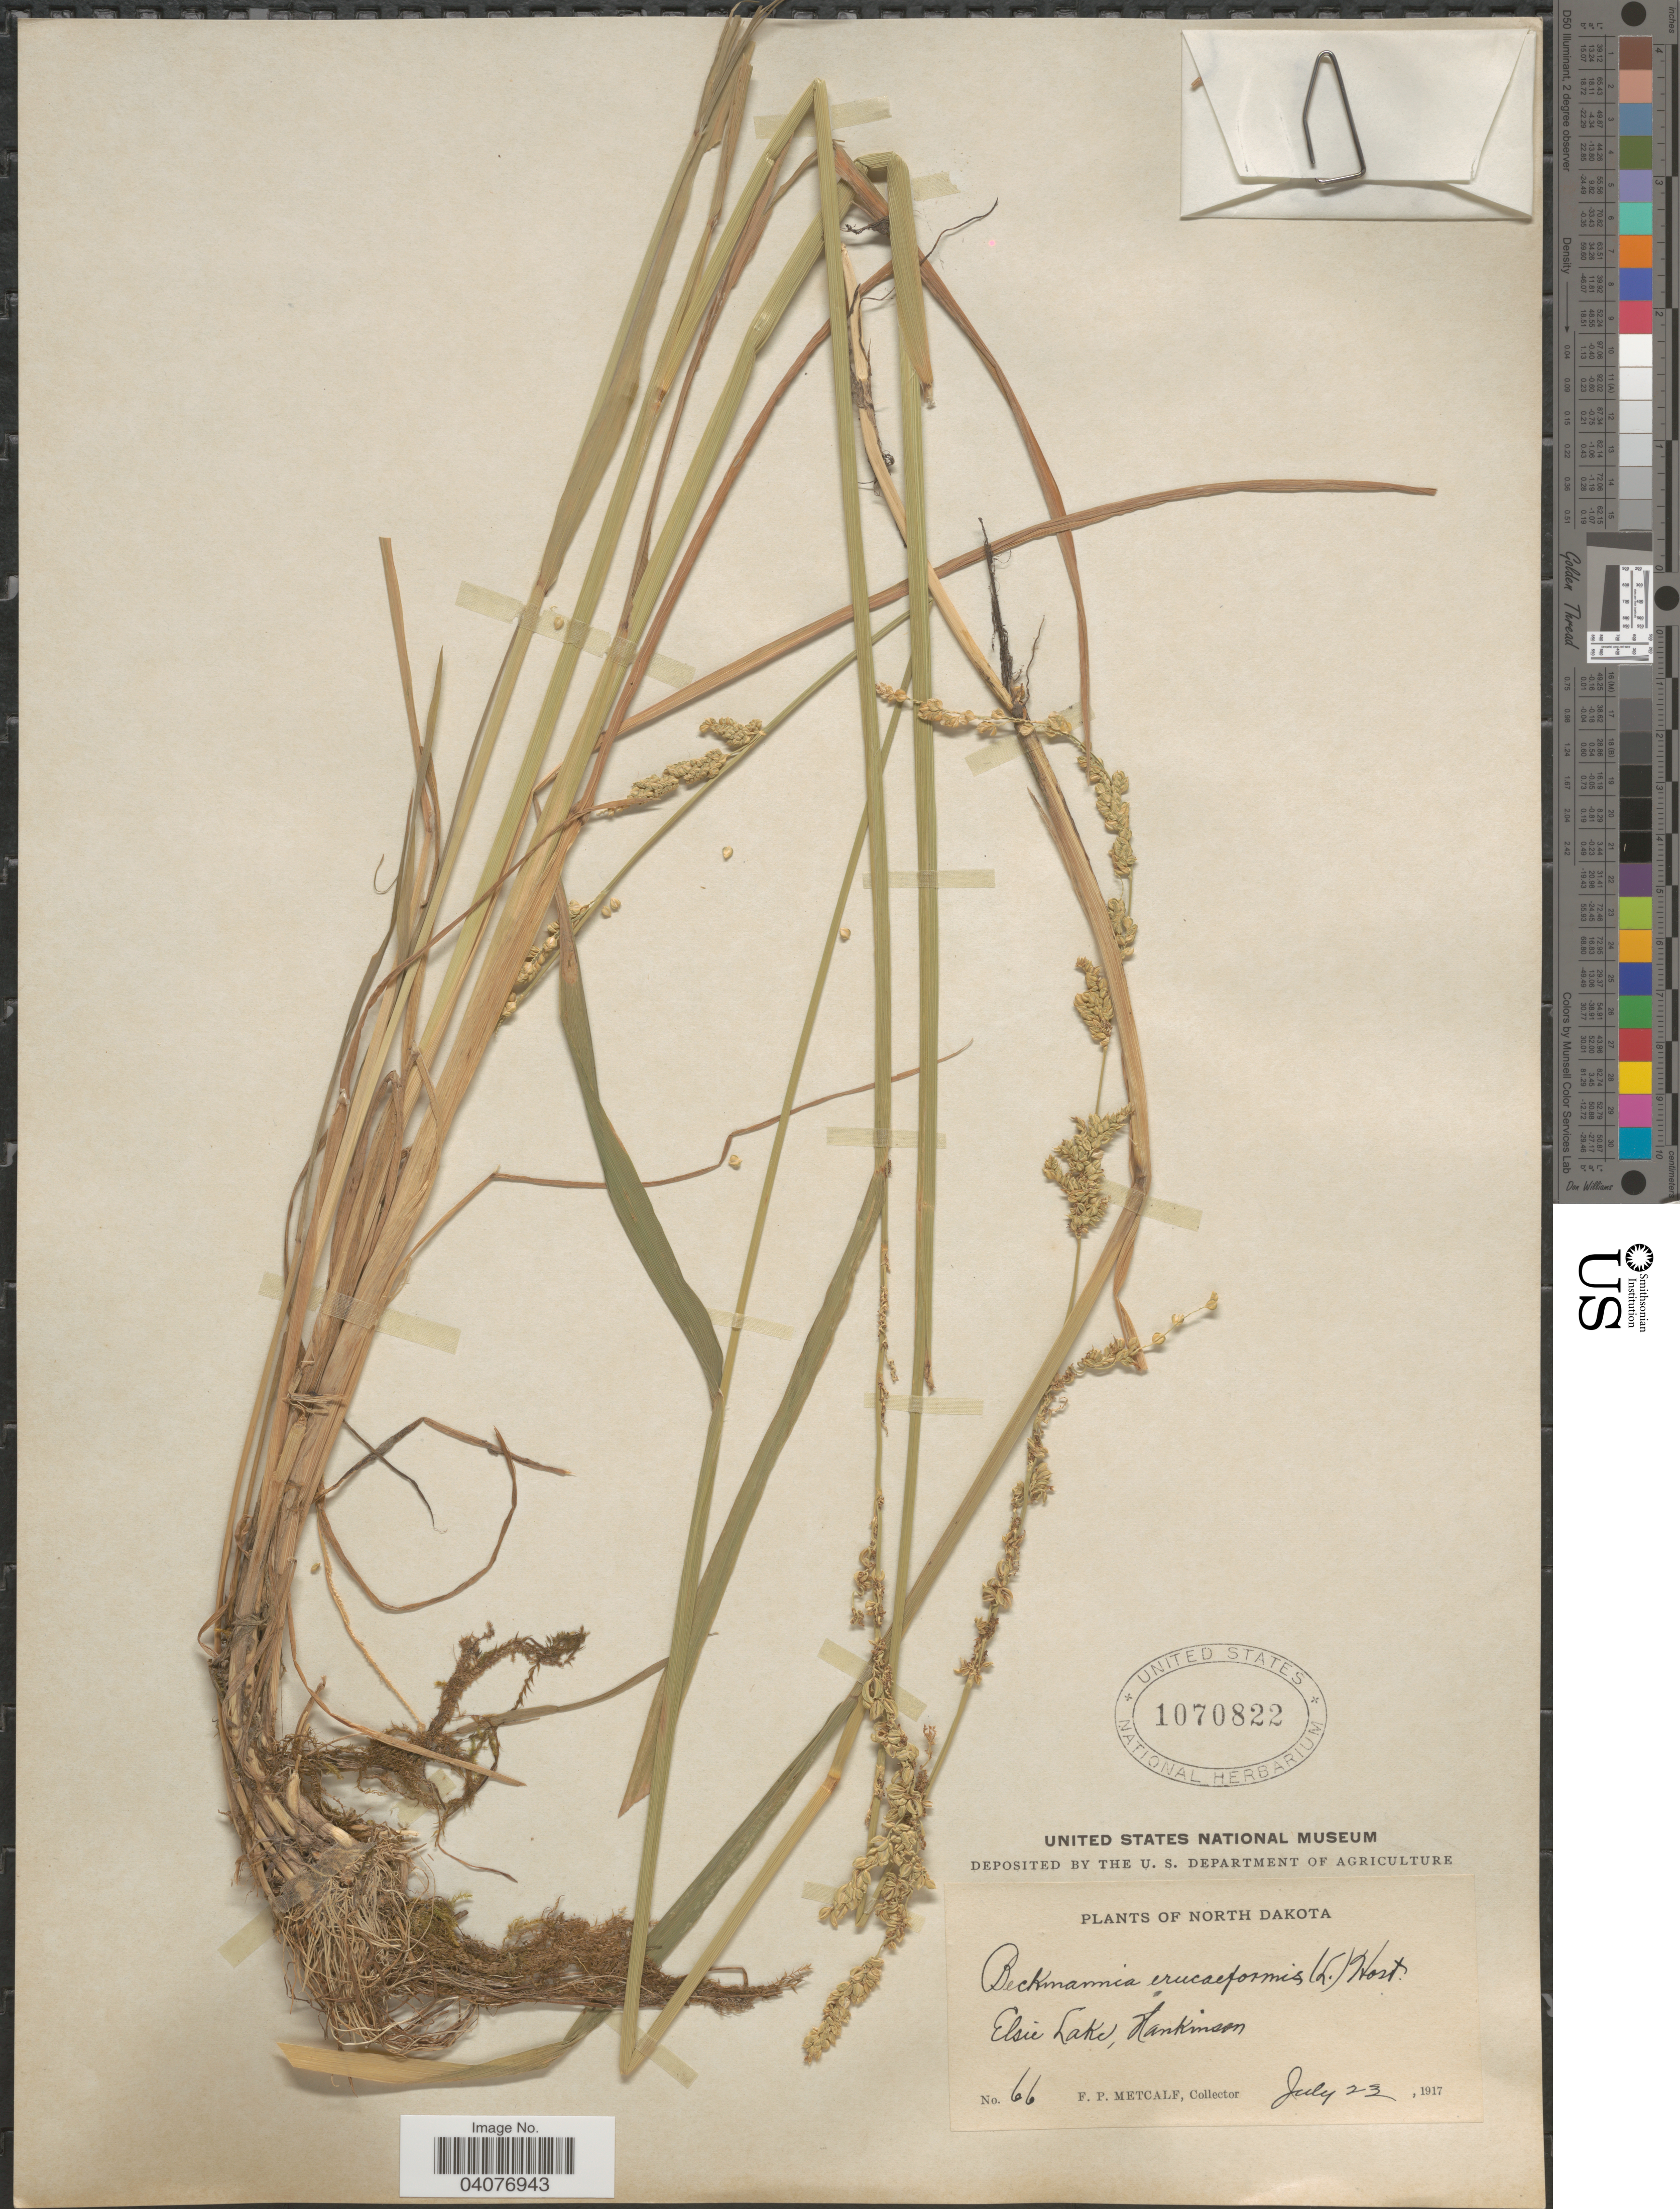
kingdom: Plantae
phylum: Tracheophyta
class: Liliopsida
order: Poales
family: Poaceae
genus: Beckmannia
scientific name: Beckmannia syzigachne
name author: (Steud.) Fernald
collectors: F. Metcalf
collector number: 66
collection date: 1917-07-23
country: United States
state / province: North Dakota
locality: Elsie Lake, Hankinson.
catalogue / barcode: US 1070822